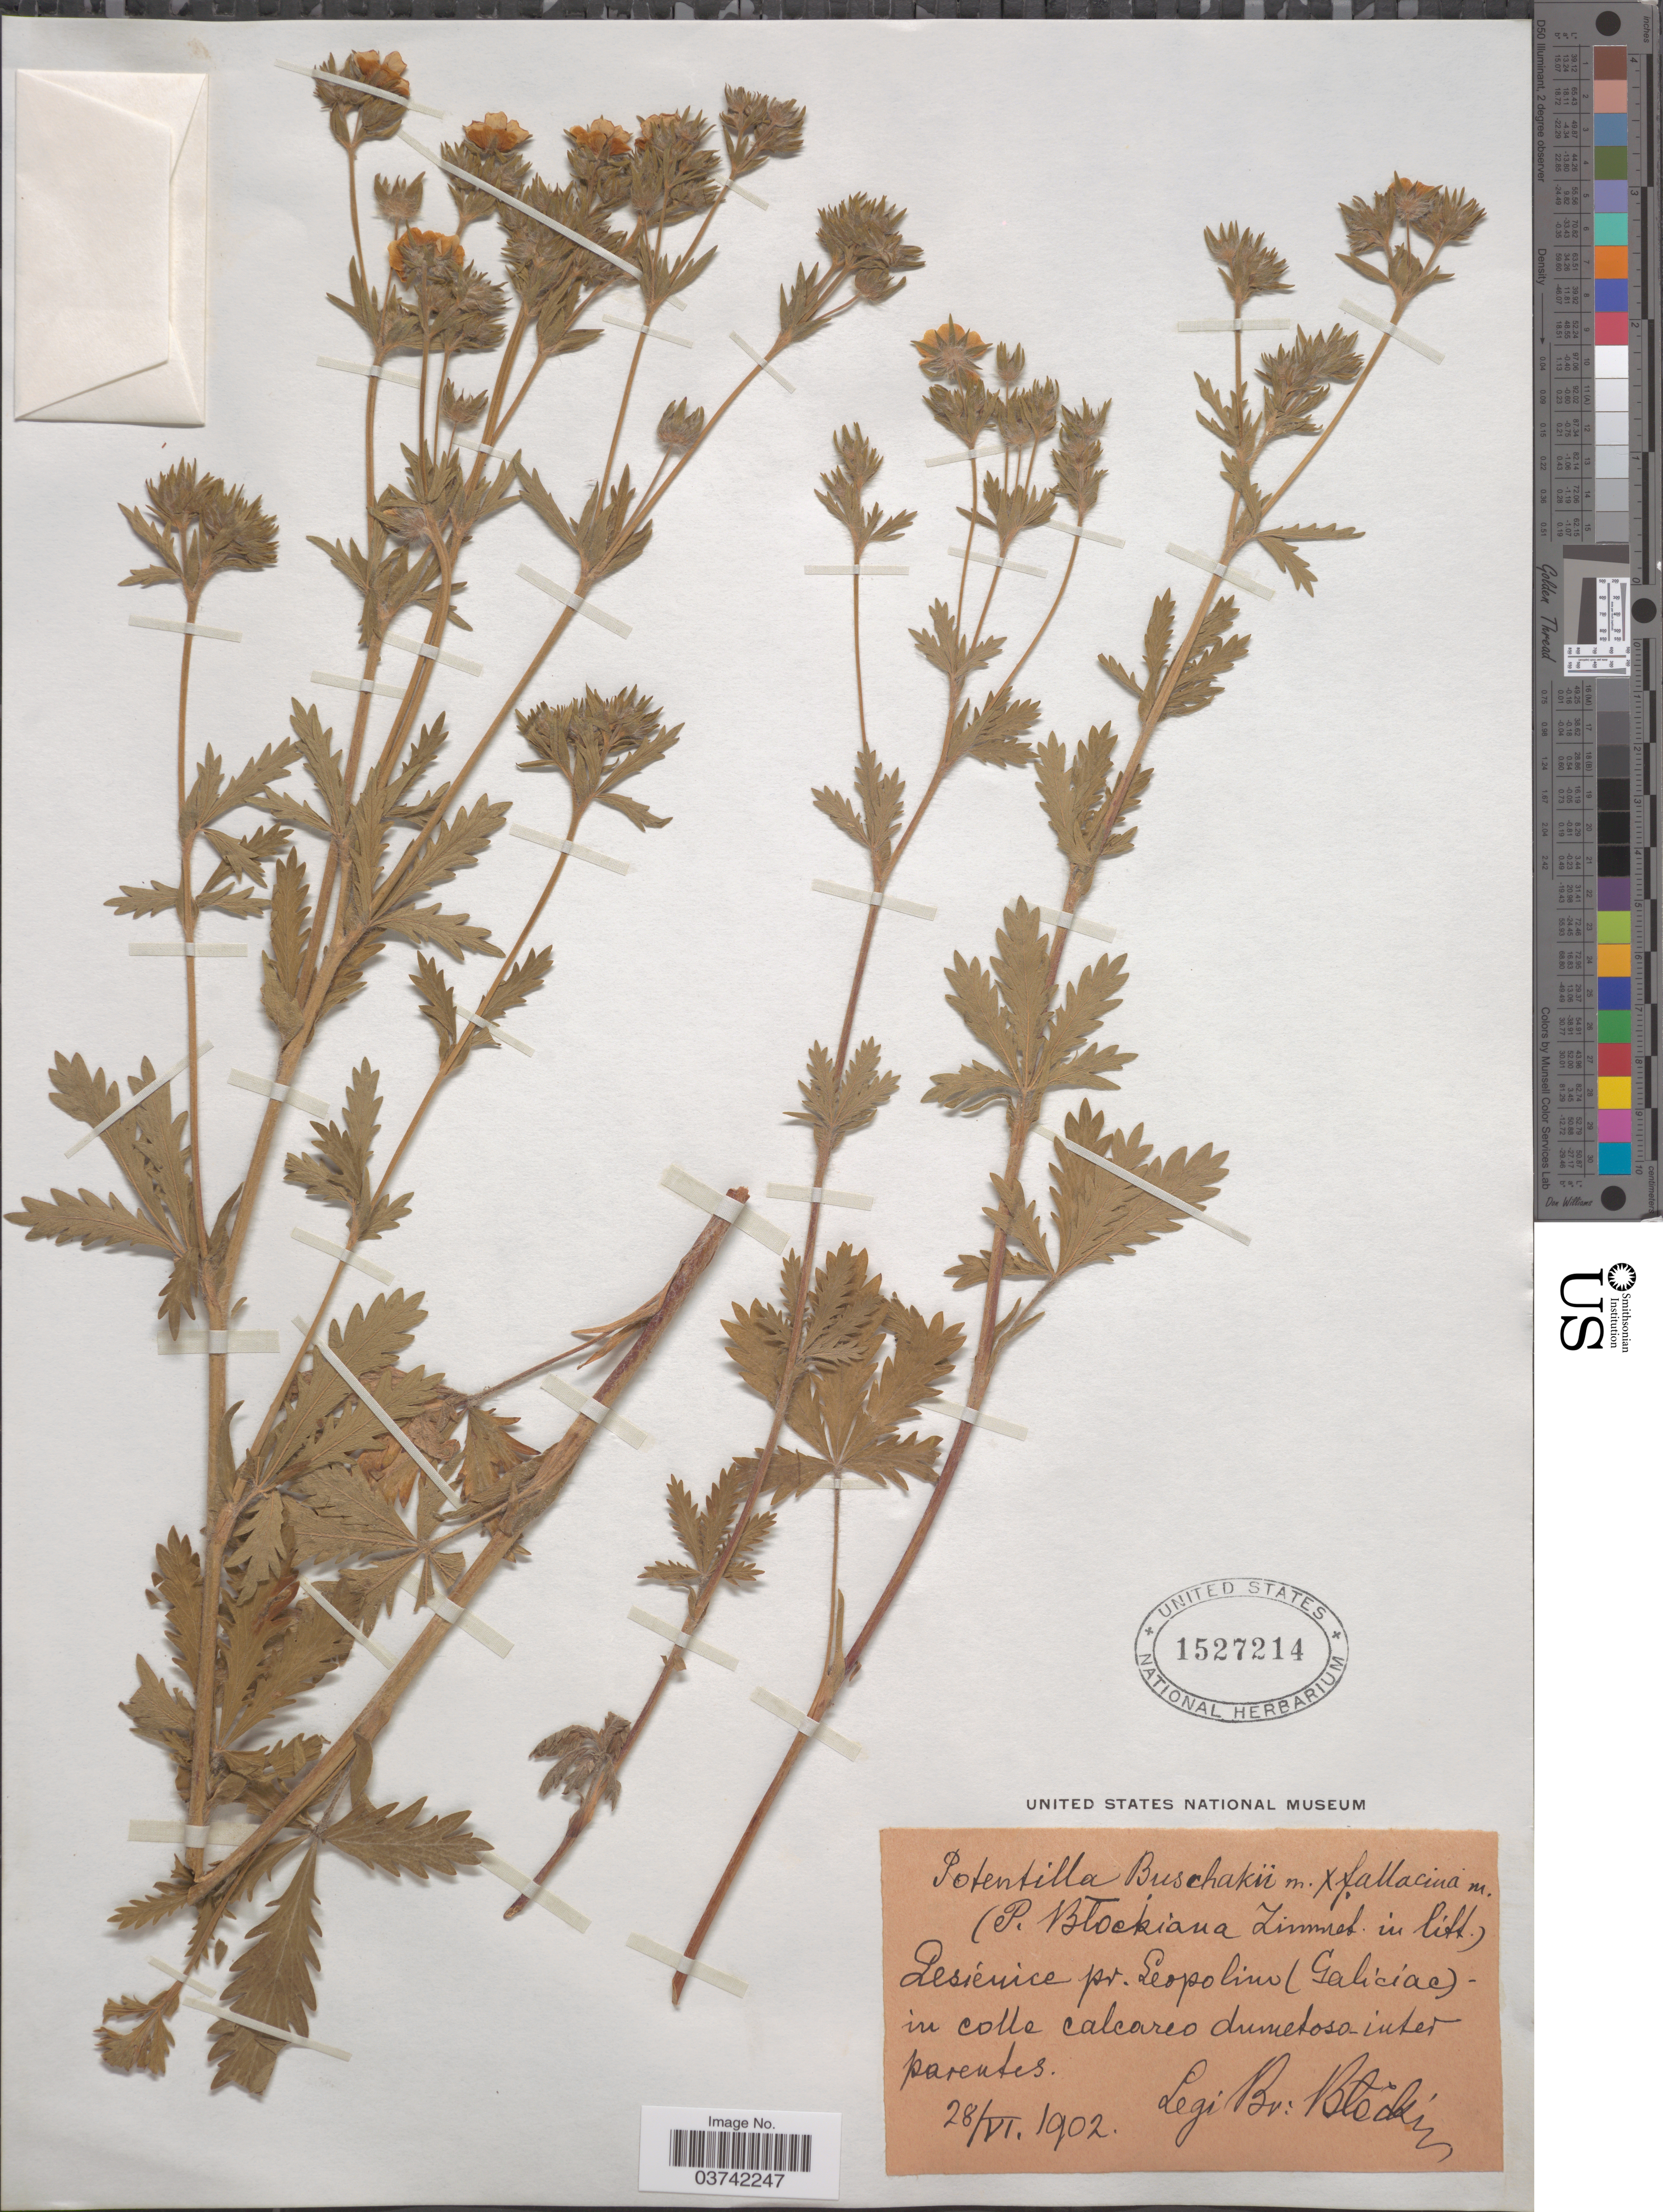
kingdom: Plantae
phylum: Tracheophyta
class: Magnoliopsida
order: Rosales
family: Rosaceae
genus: Potentilla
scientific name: Potentilla buschakii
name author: Blocki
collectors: B. Blocki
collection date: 1902-06-28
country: Ukraine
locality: Lesienice pr. Leopolim (Galiciae) - in colle calcareo dumetoso-inter parentes.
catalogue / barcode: US 1527214